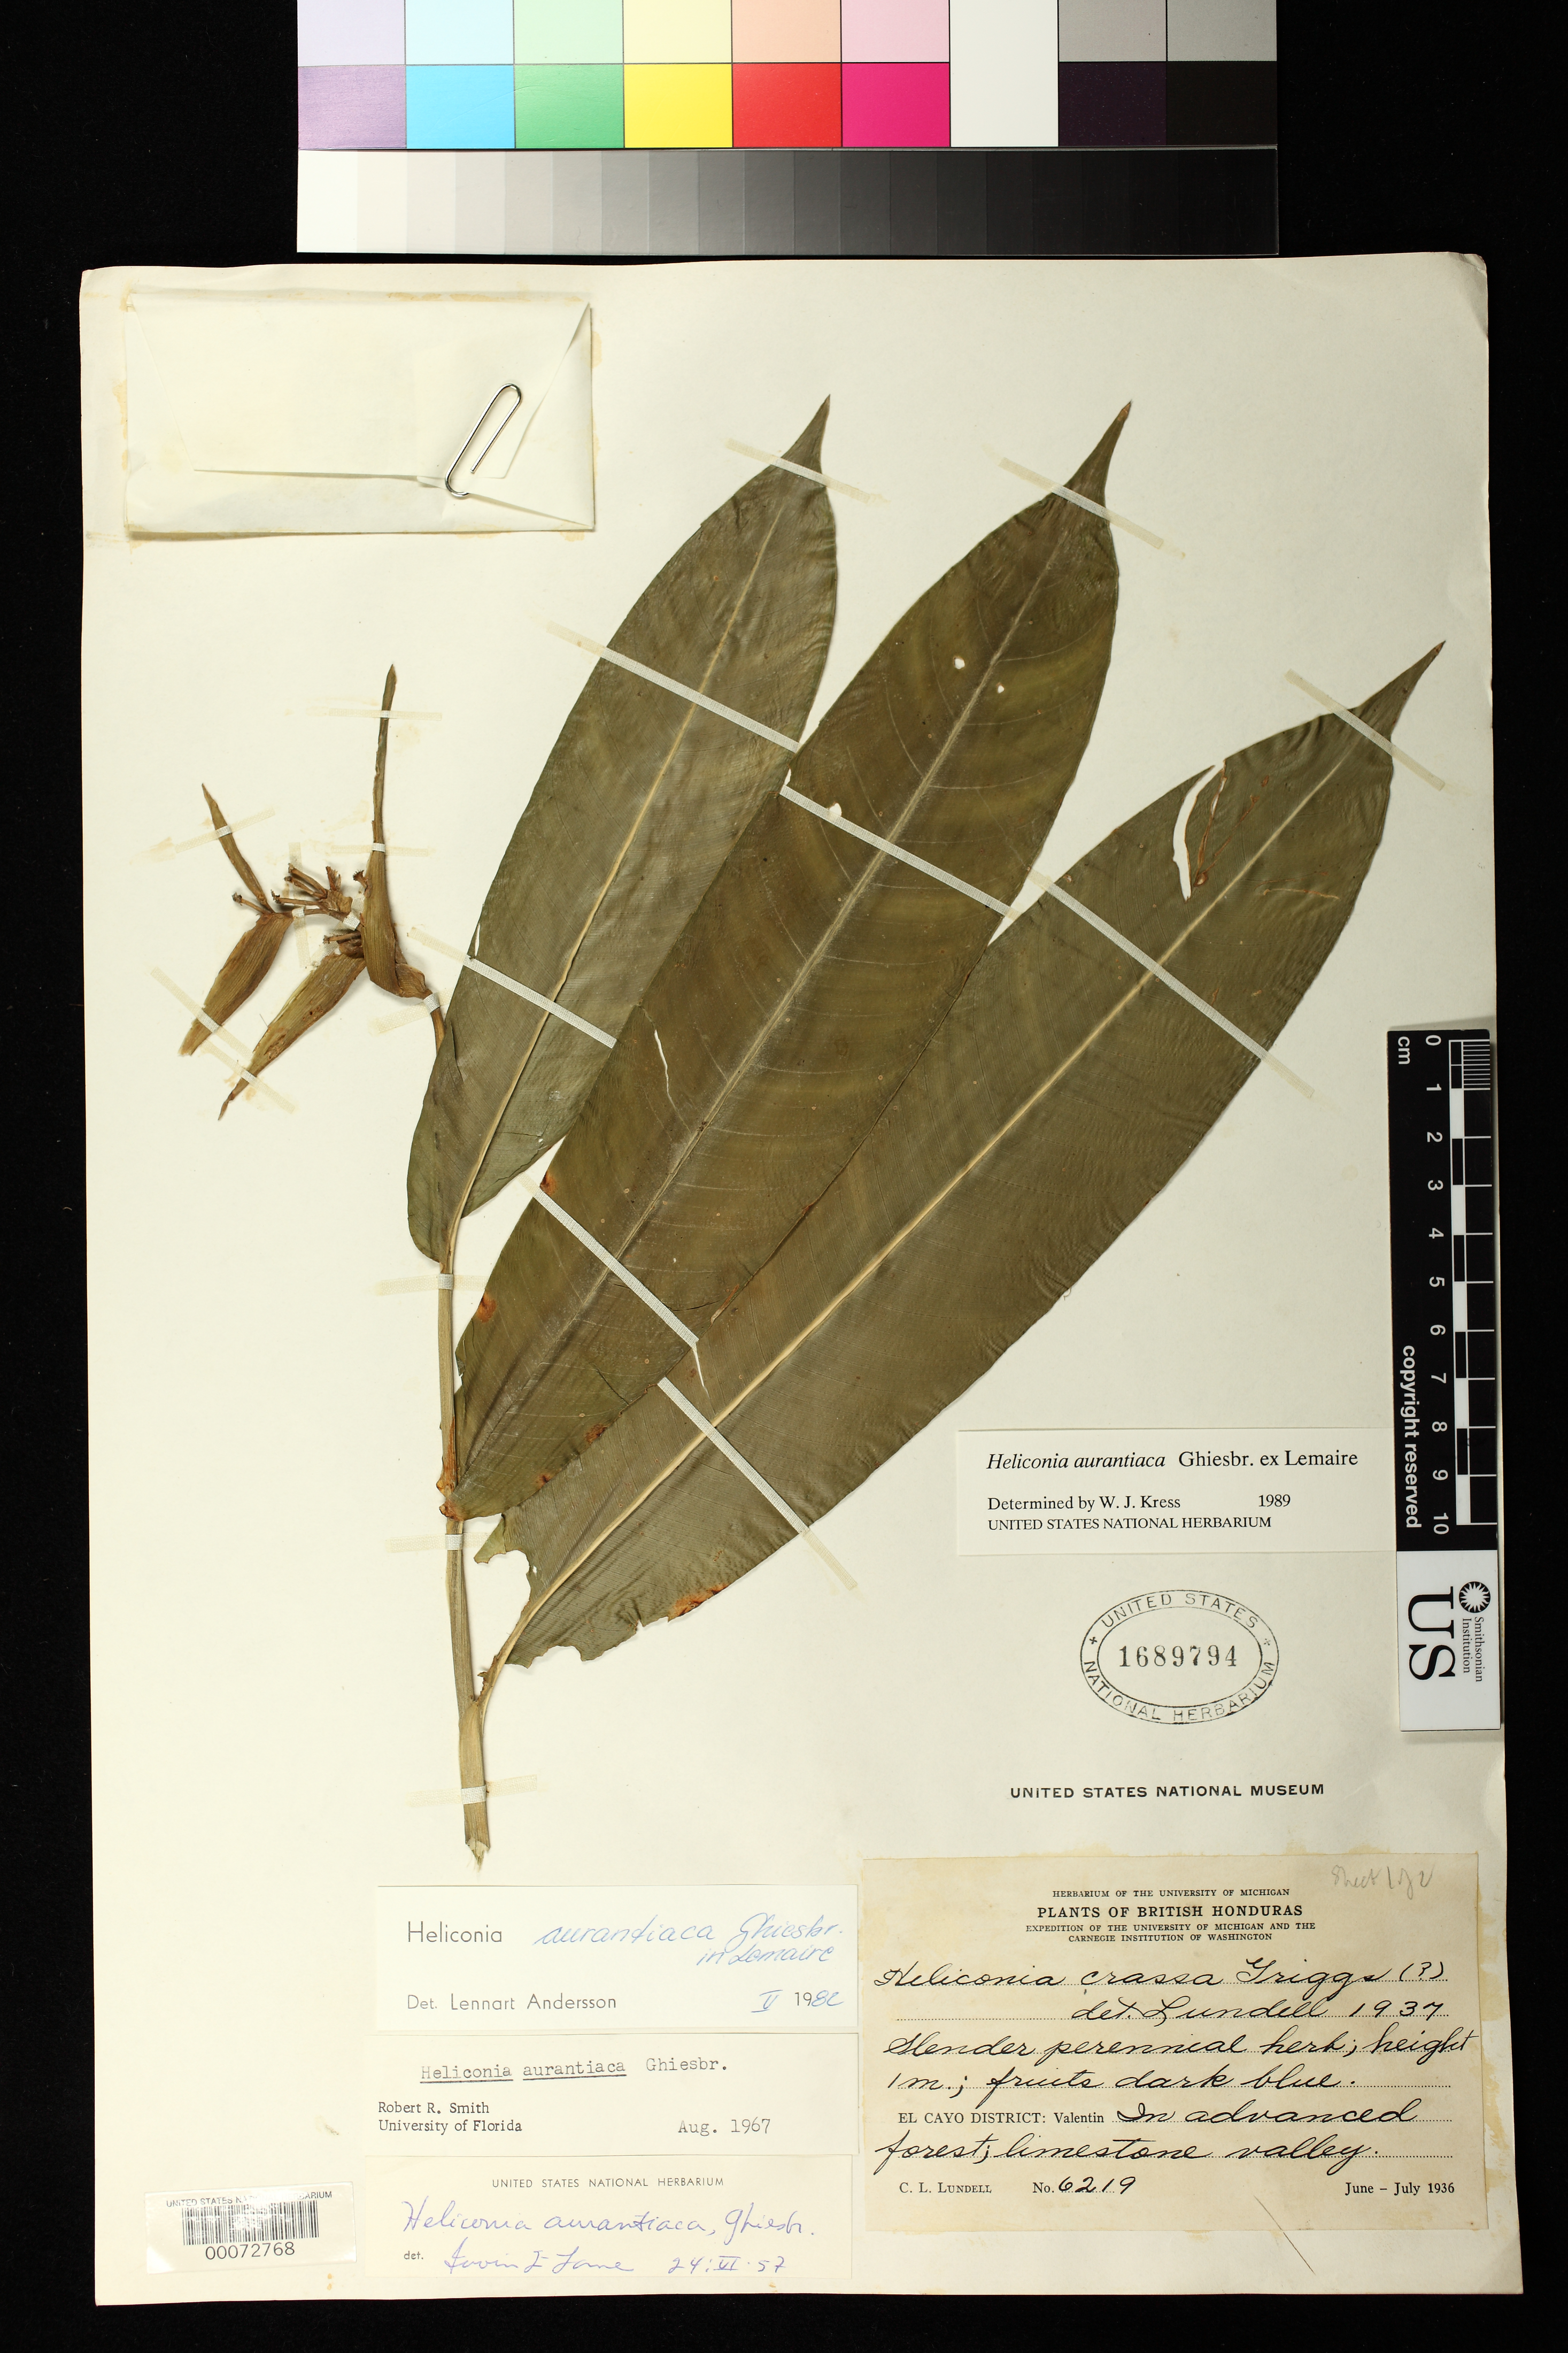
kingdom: Plantae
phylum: Tracheophyta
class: Liliopsida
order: Zingiberales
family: Heliconiaceae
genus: Heliconia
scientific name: Heliconia aurantiaca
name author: Ghiesbr. ex Lem.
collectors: C. L. Lundell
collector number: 6219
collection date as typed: Jun 1936 to -- Jul 1936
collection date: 1936-06/1936-07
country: Belize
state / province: Cayo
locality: Valentin, advanced forest, limestone valley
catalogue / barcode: US 1689794